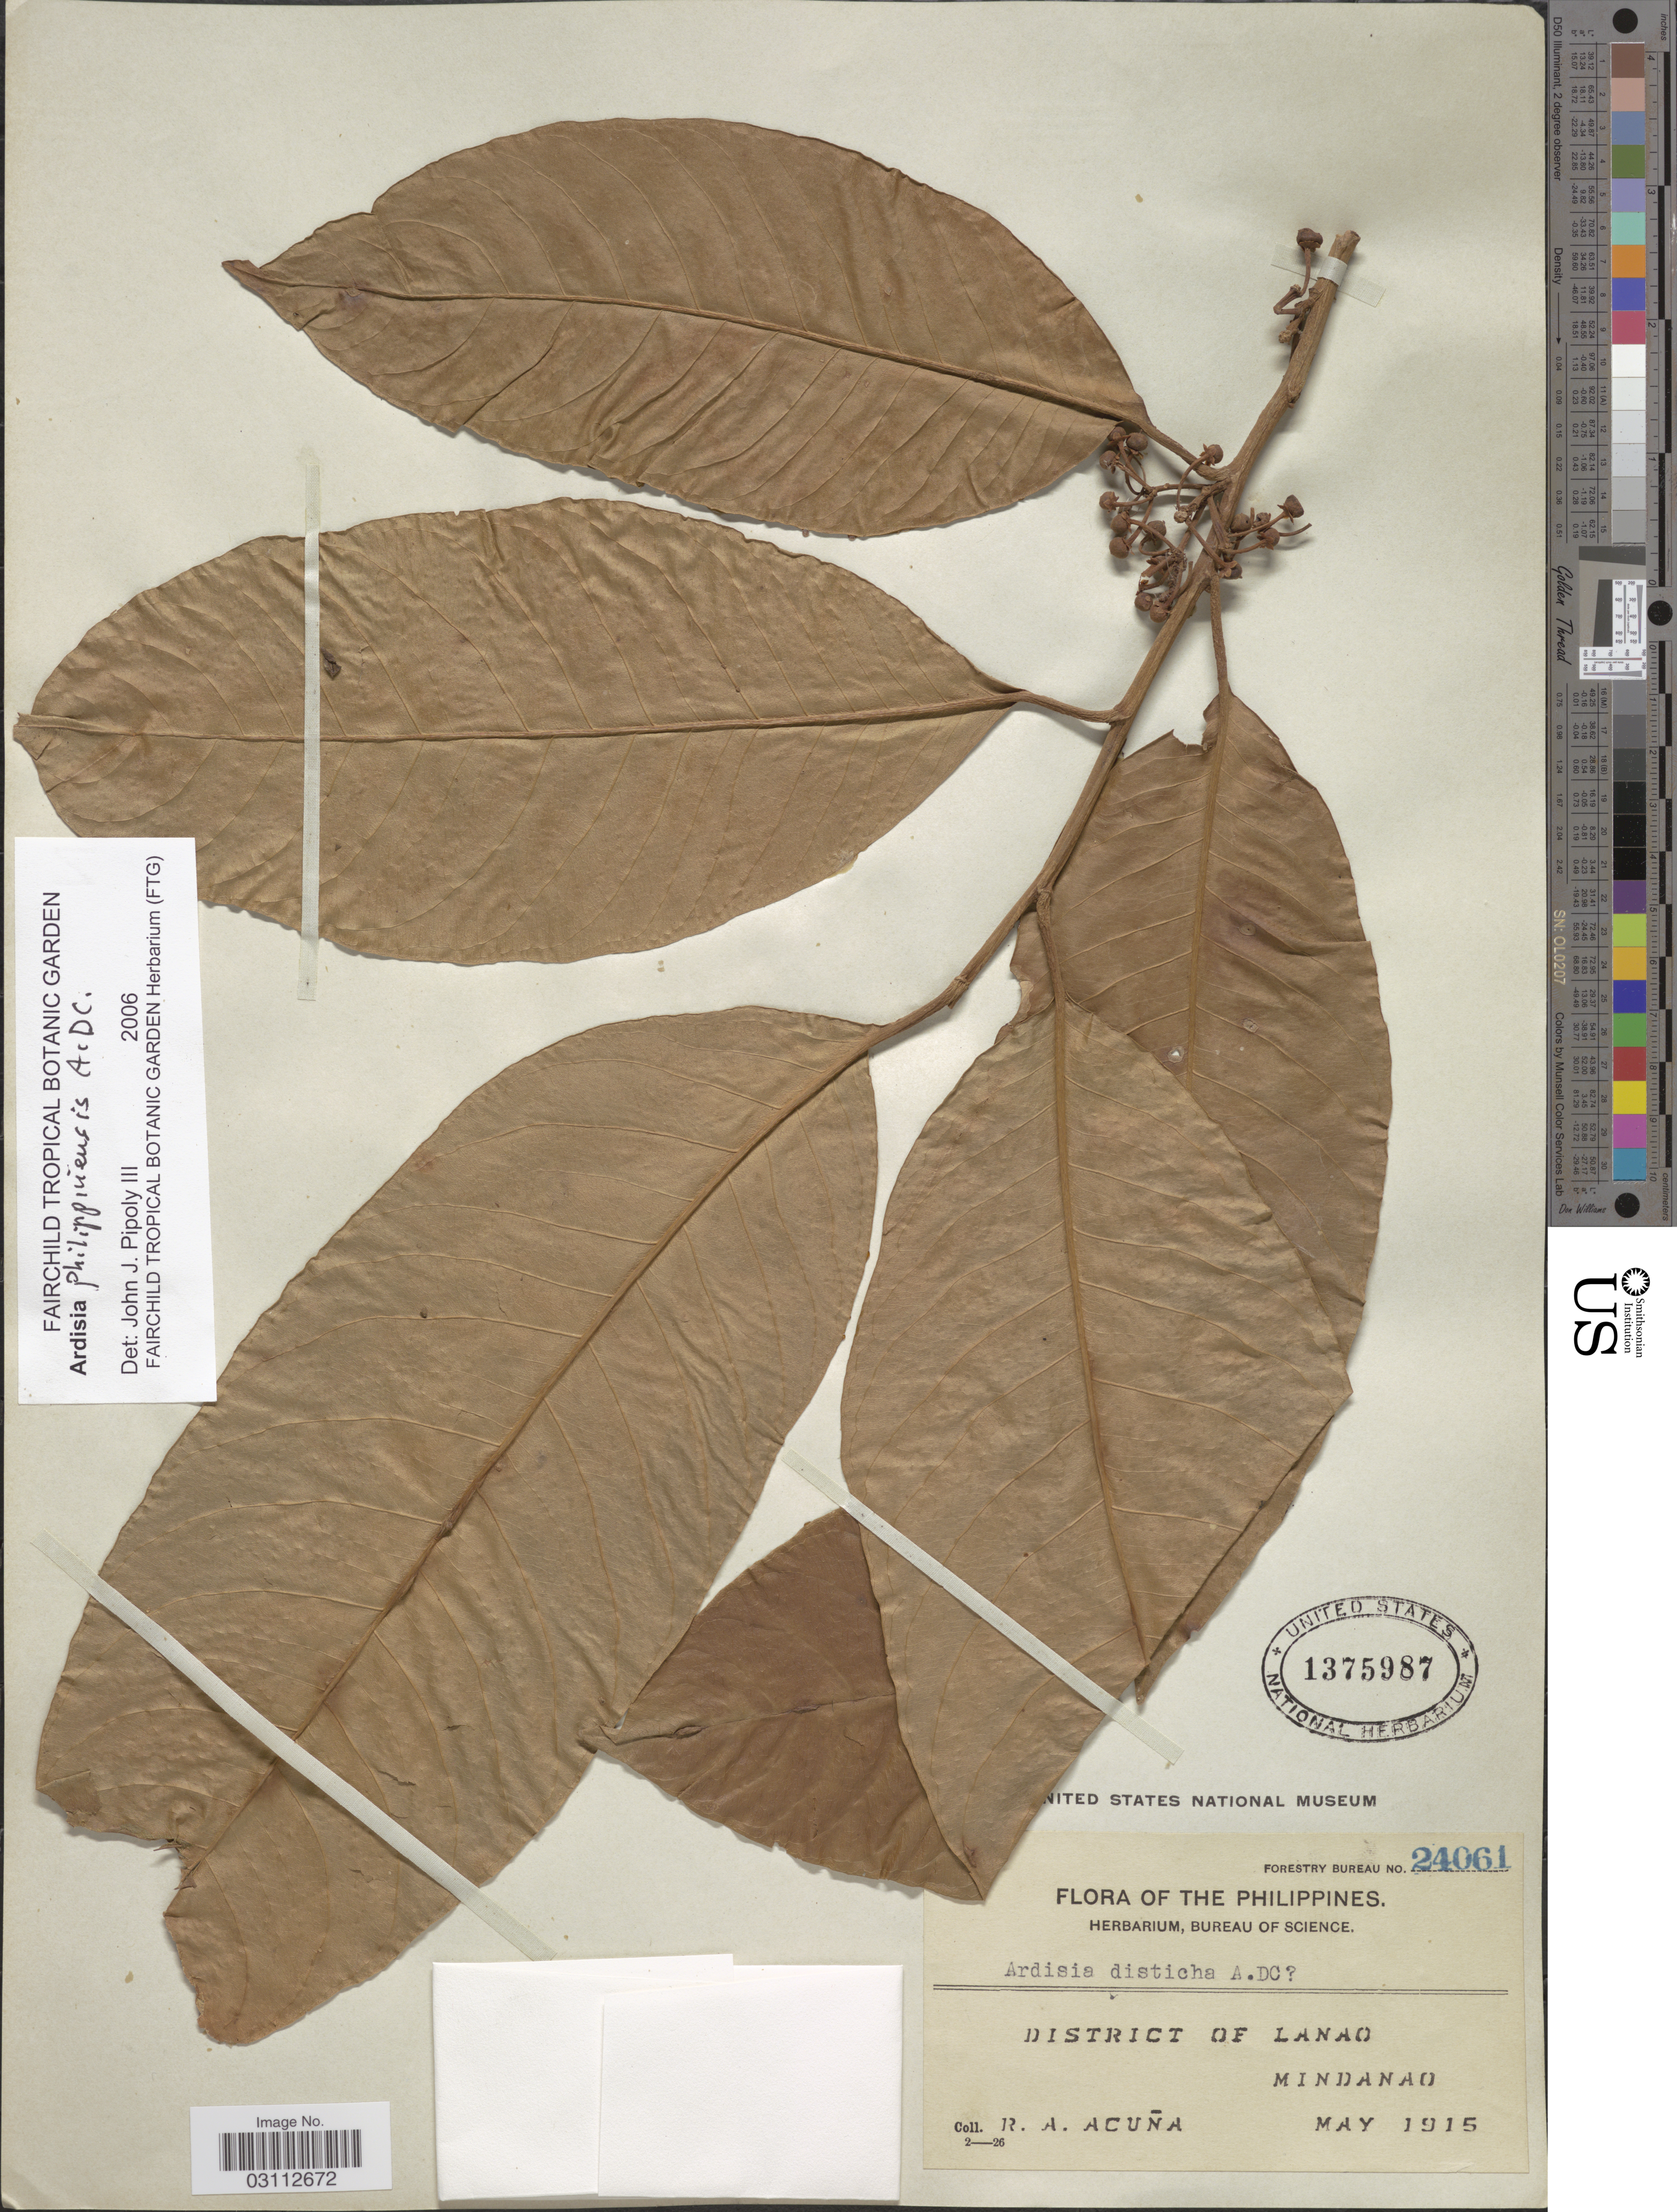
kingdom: Plantae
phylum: Tracheophyta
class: Magnoliopsida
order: Ericales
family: Primulaceae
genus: Ardisia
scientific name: Ardisia disticha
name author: A. DC.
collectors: R. A. Acuña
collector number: Forestry Bureau 24061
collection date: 1915-05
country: Philippines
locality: District of Lanao, Mindanao.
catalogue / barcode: US 1375987